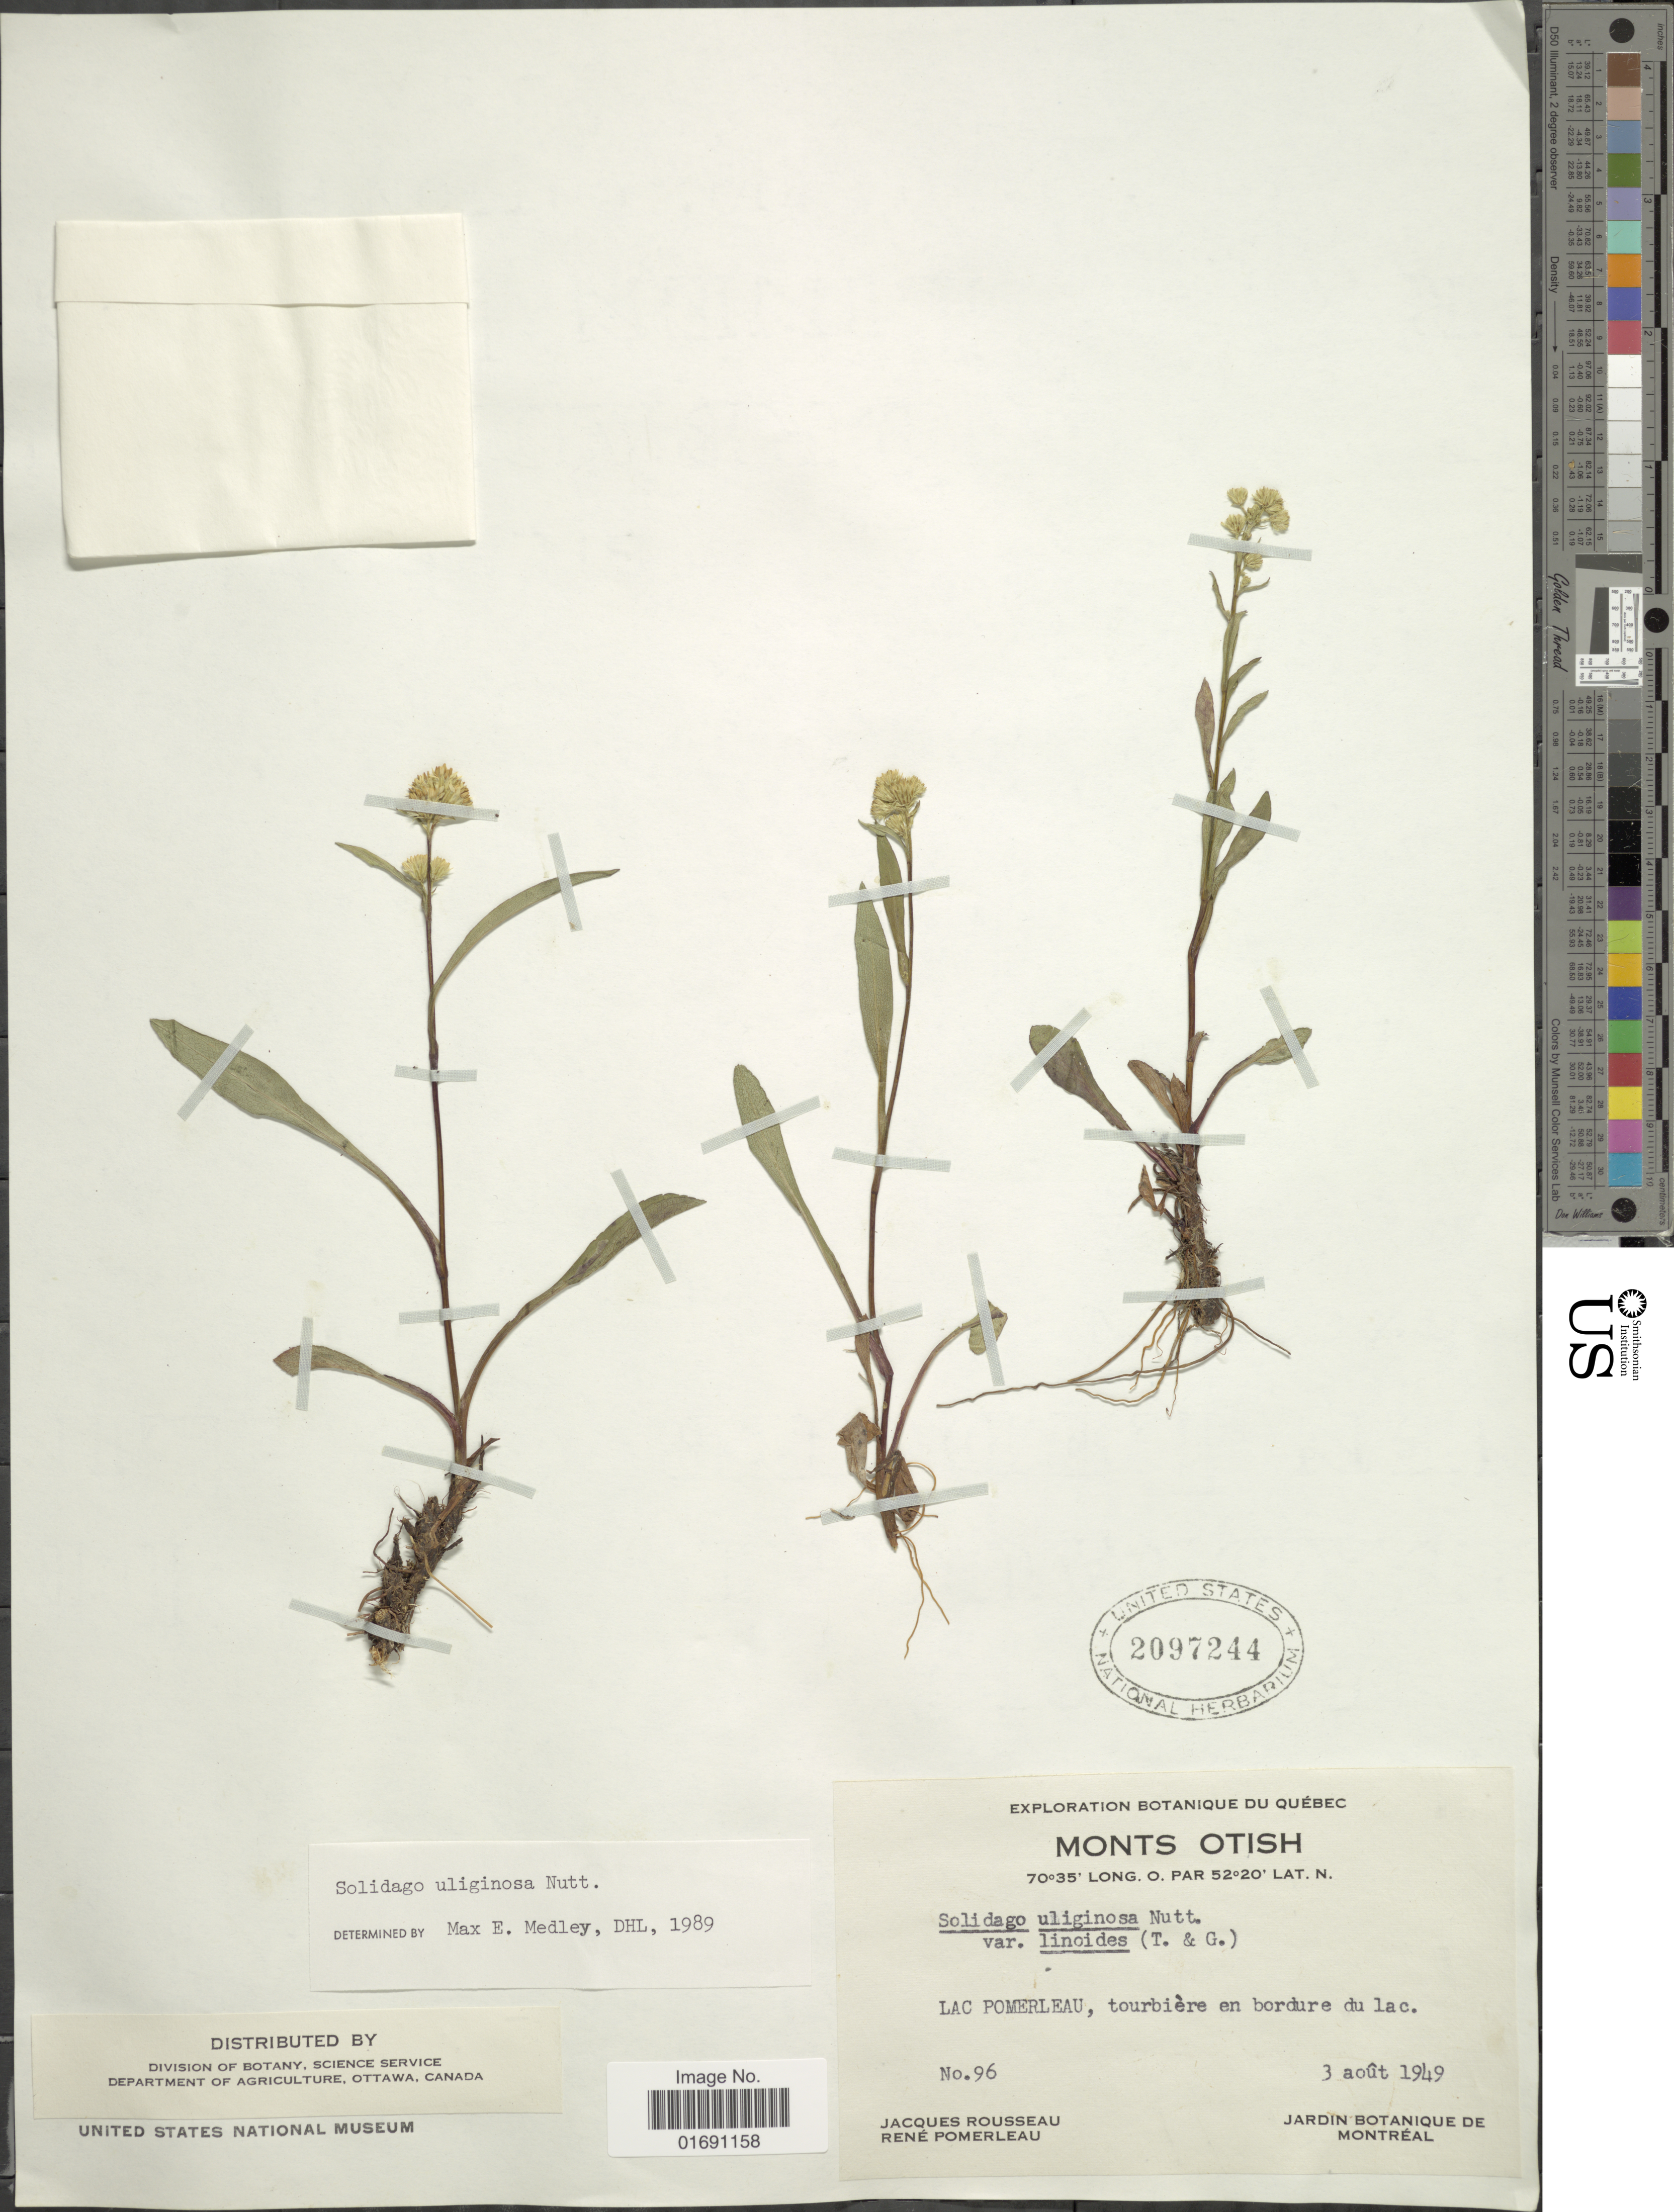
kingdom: Plantae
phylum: Tracheophyta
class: Magnoliopsida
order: Asterales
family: Asteraceae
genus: Solidago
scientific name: Solidago uliginosa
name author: Nutt.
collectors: J. Rousseau & R. Pomerleau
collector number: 96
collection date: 1949-08-03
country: Canada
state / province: Quebec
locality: Monts Otish, Lac Pomerleau, tourbière en bordure du lac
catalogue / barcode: US 2097244